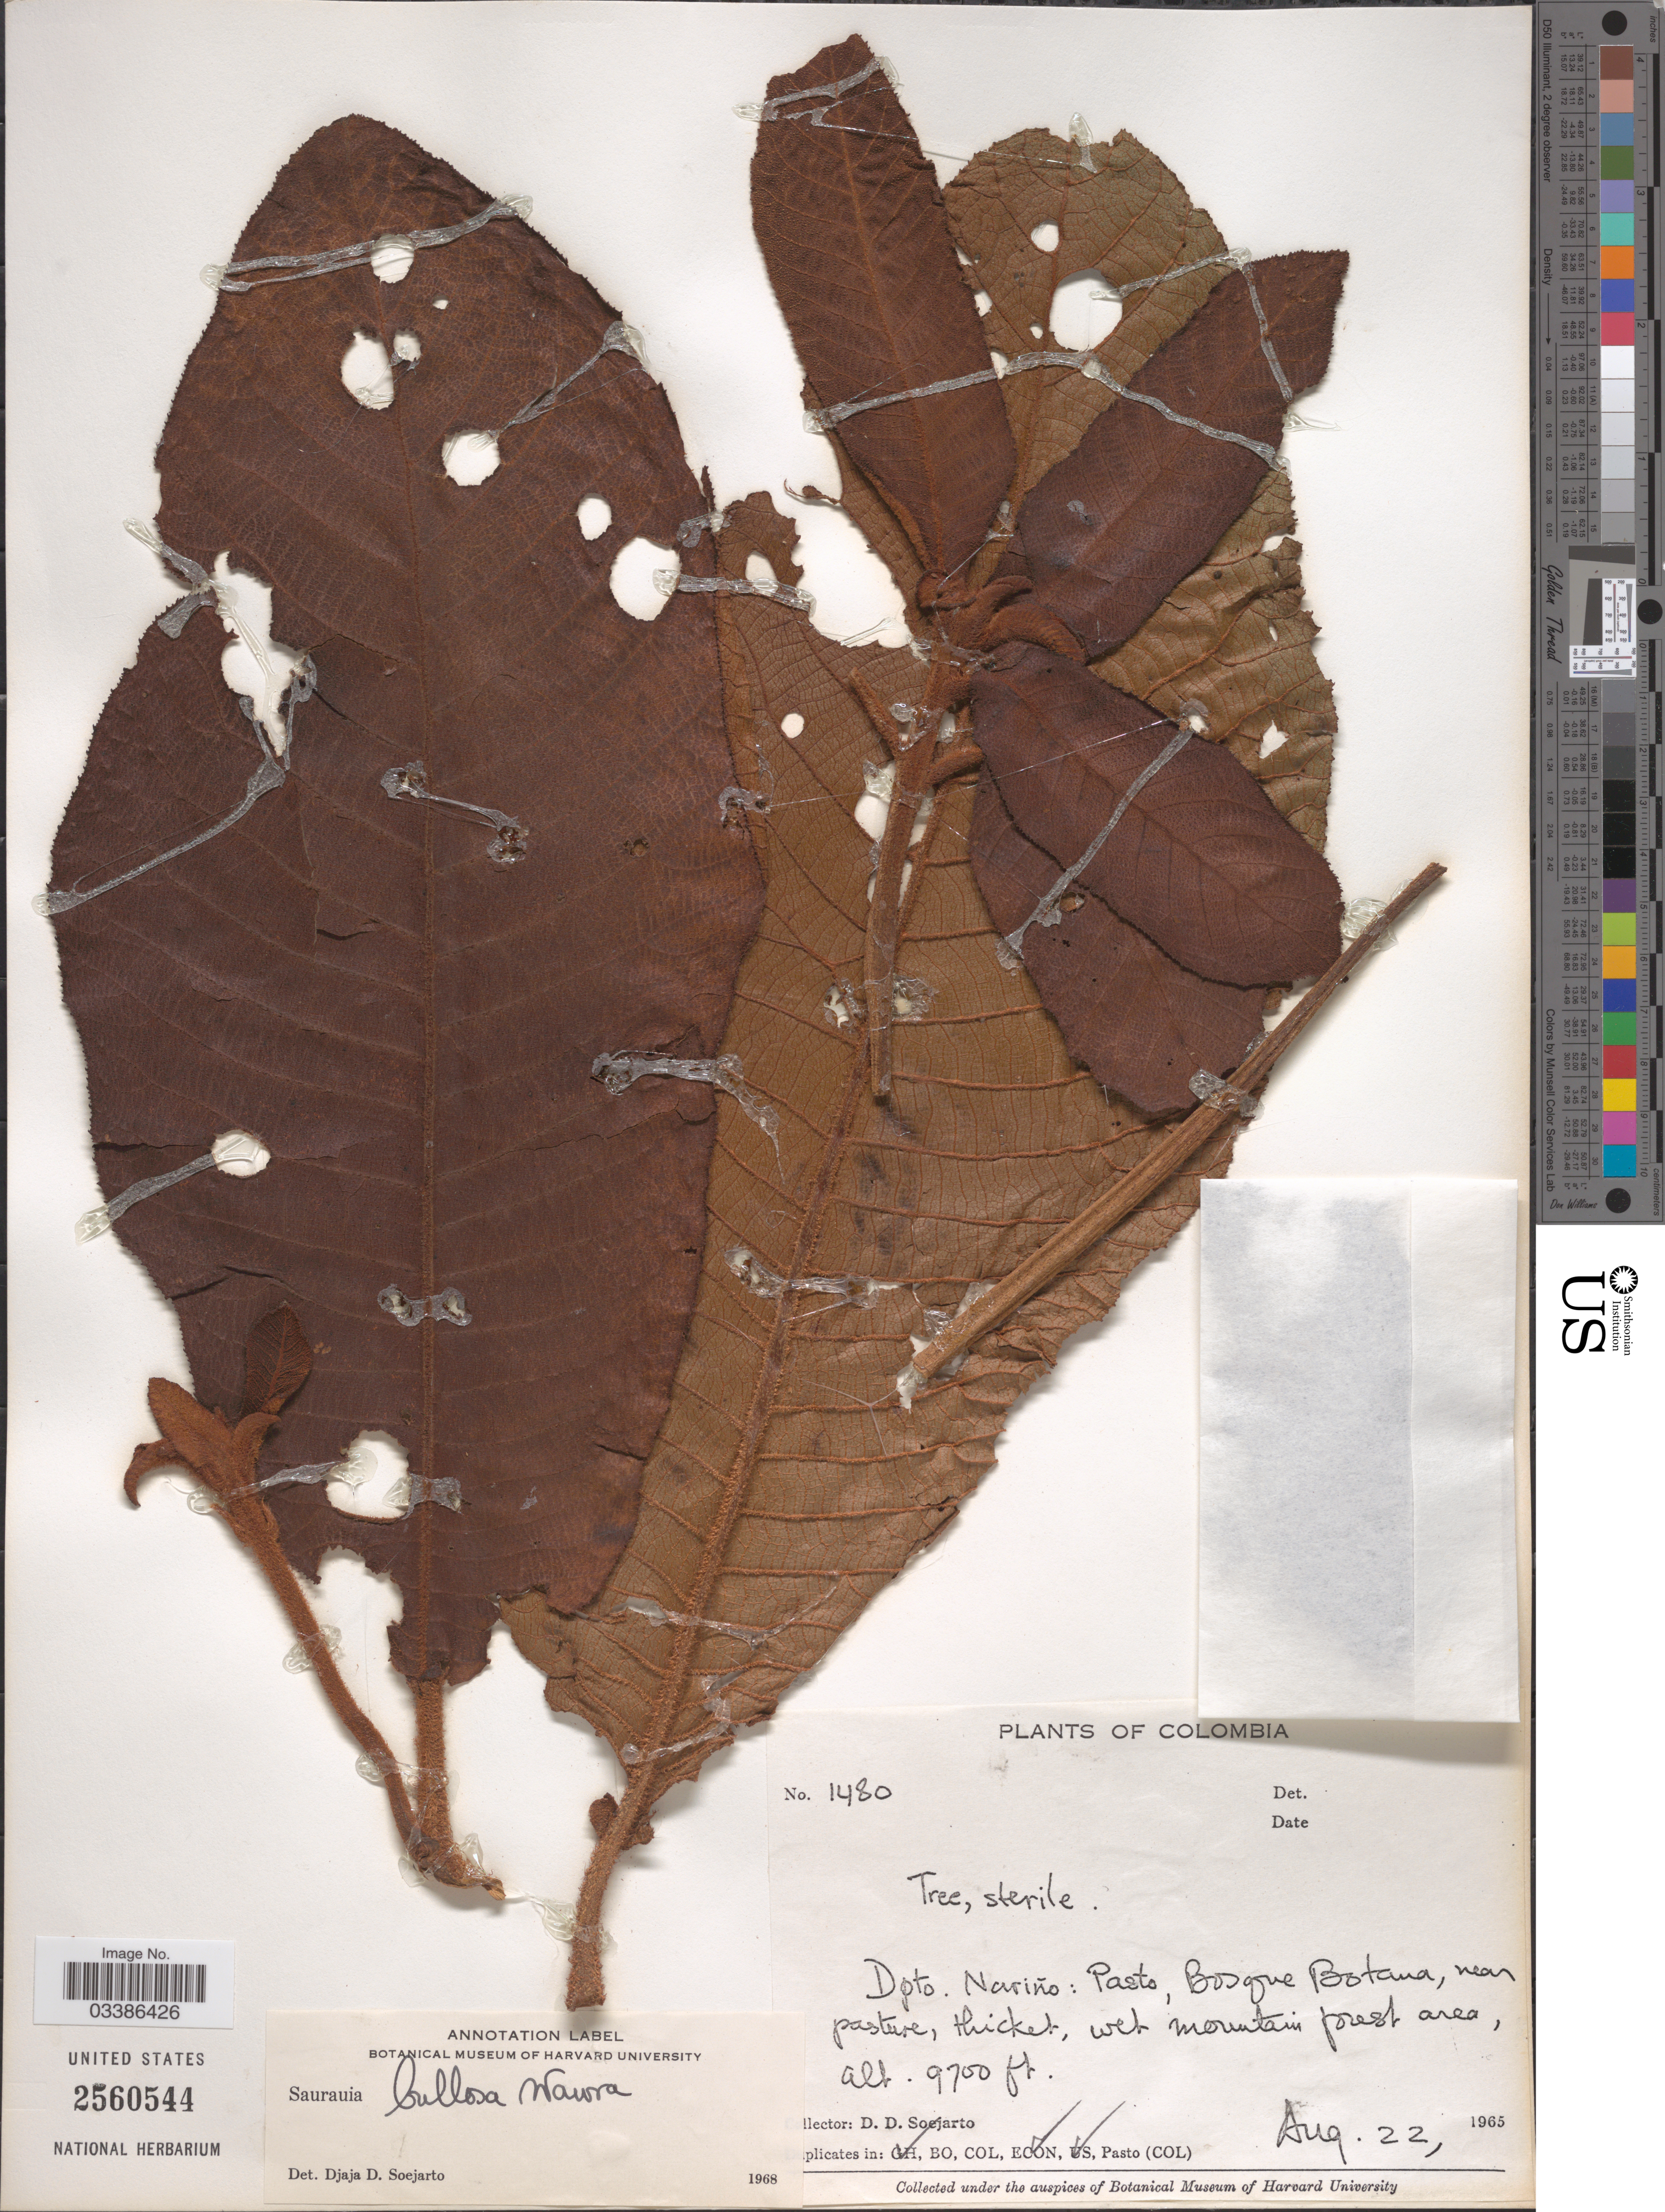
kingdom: Plantae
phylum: Tracheophyta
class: Magnoliopsida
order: Ericales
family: Actinidiaceae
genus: Saurauia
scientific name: Saurauia bullosa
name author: Wawra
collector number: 1480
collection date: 1965-08-22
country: Colombia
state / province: Nariño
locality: Dpto. Nariño: Pasto, Bosque Botana, near pasture.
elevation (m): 2957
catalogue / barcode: US 2560544